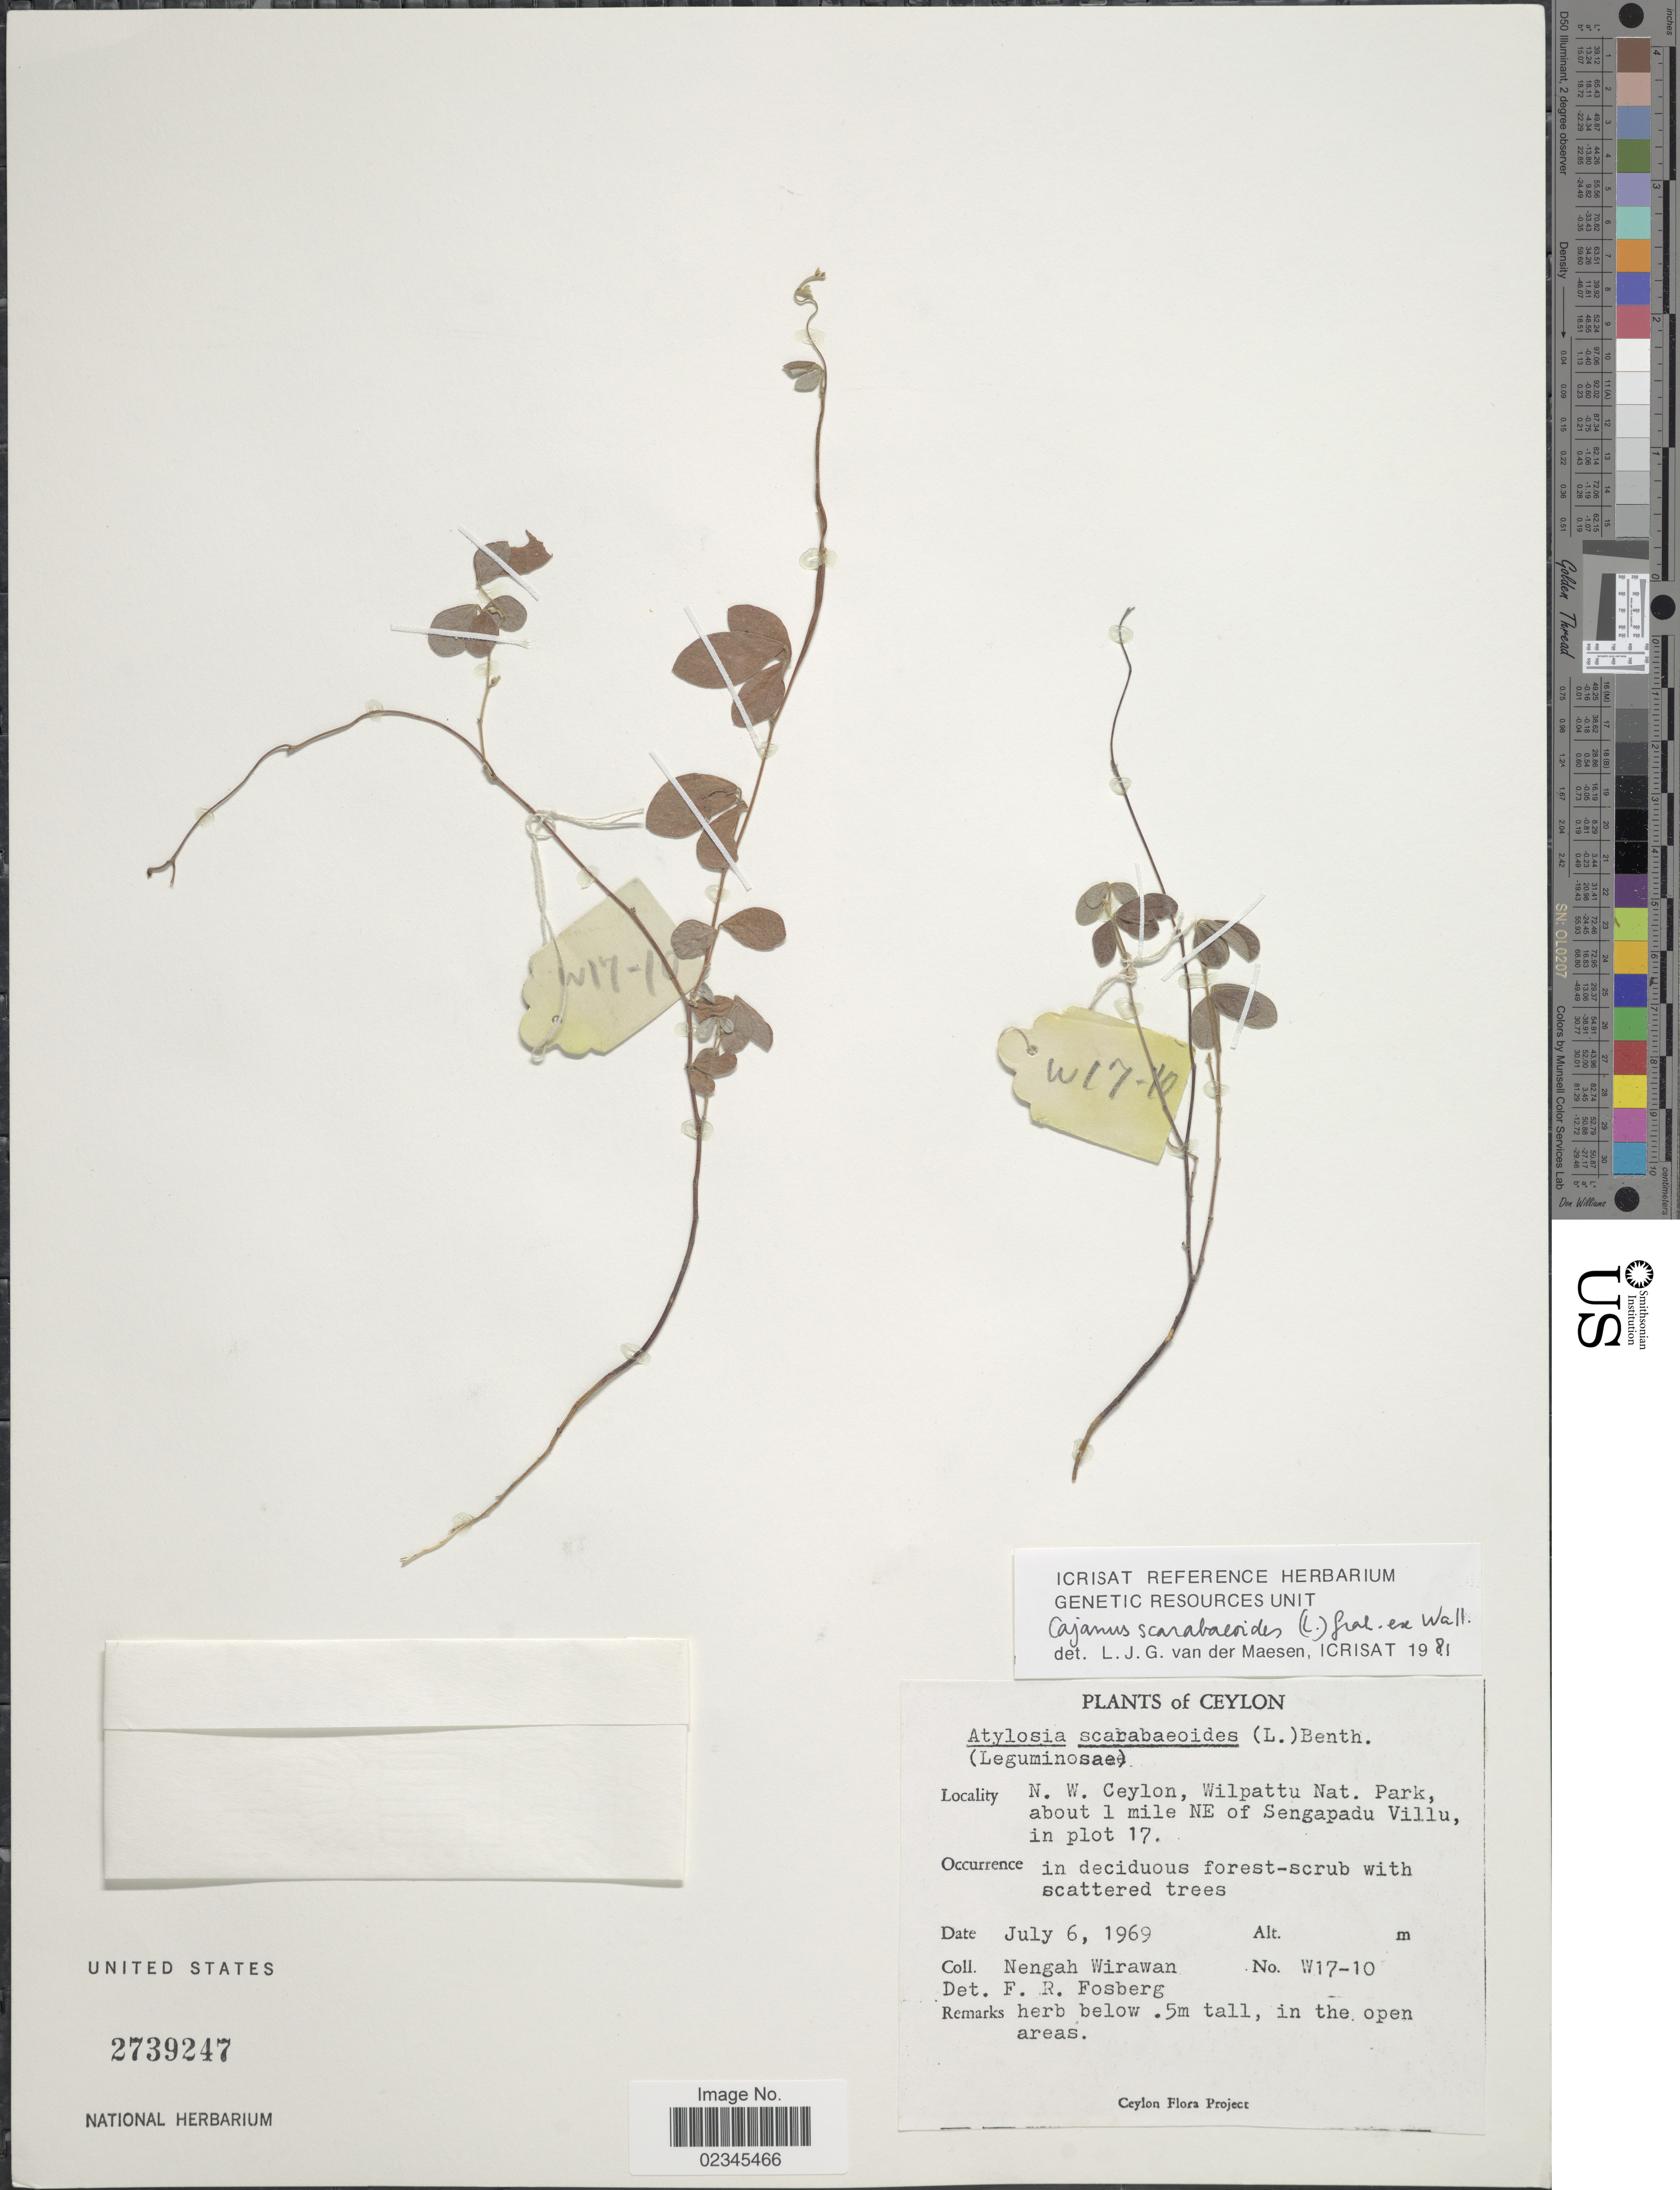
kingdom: Plantae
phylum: Tracheophyta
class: Magnoliopsida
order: Fabales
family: Fabaceae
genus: Cajanus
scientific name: Cajanus scarabaeoides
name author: (L.) Thou. ex Graham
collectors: N. Wirawan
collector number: W17-10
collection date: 1969-07-06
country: Sri Lanka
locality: Ceylon. N. W. Ceylon, Wilpattu Nat. Park, about 1 mile NE of Sengapadu Villu, in plot 17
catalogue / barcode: US 2739247